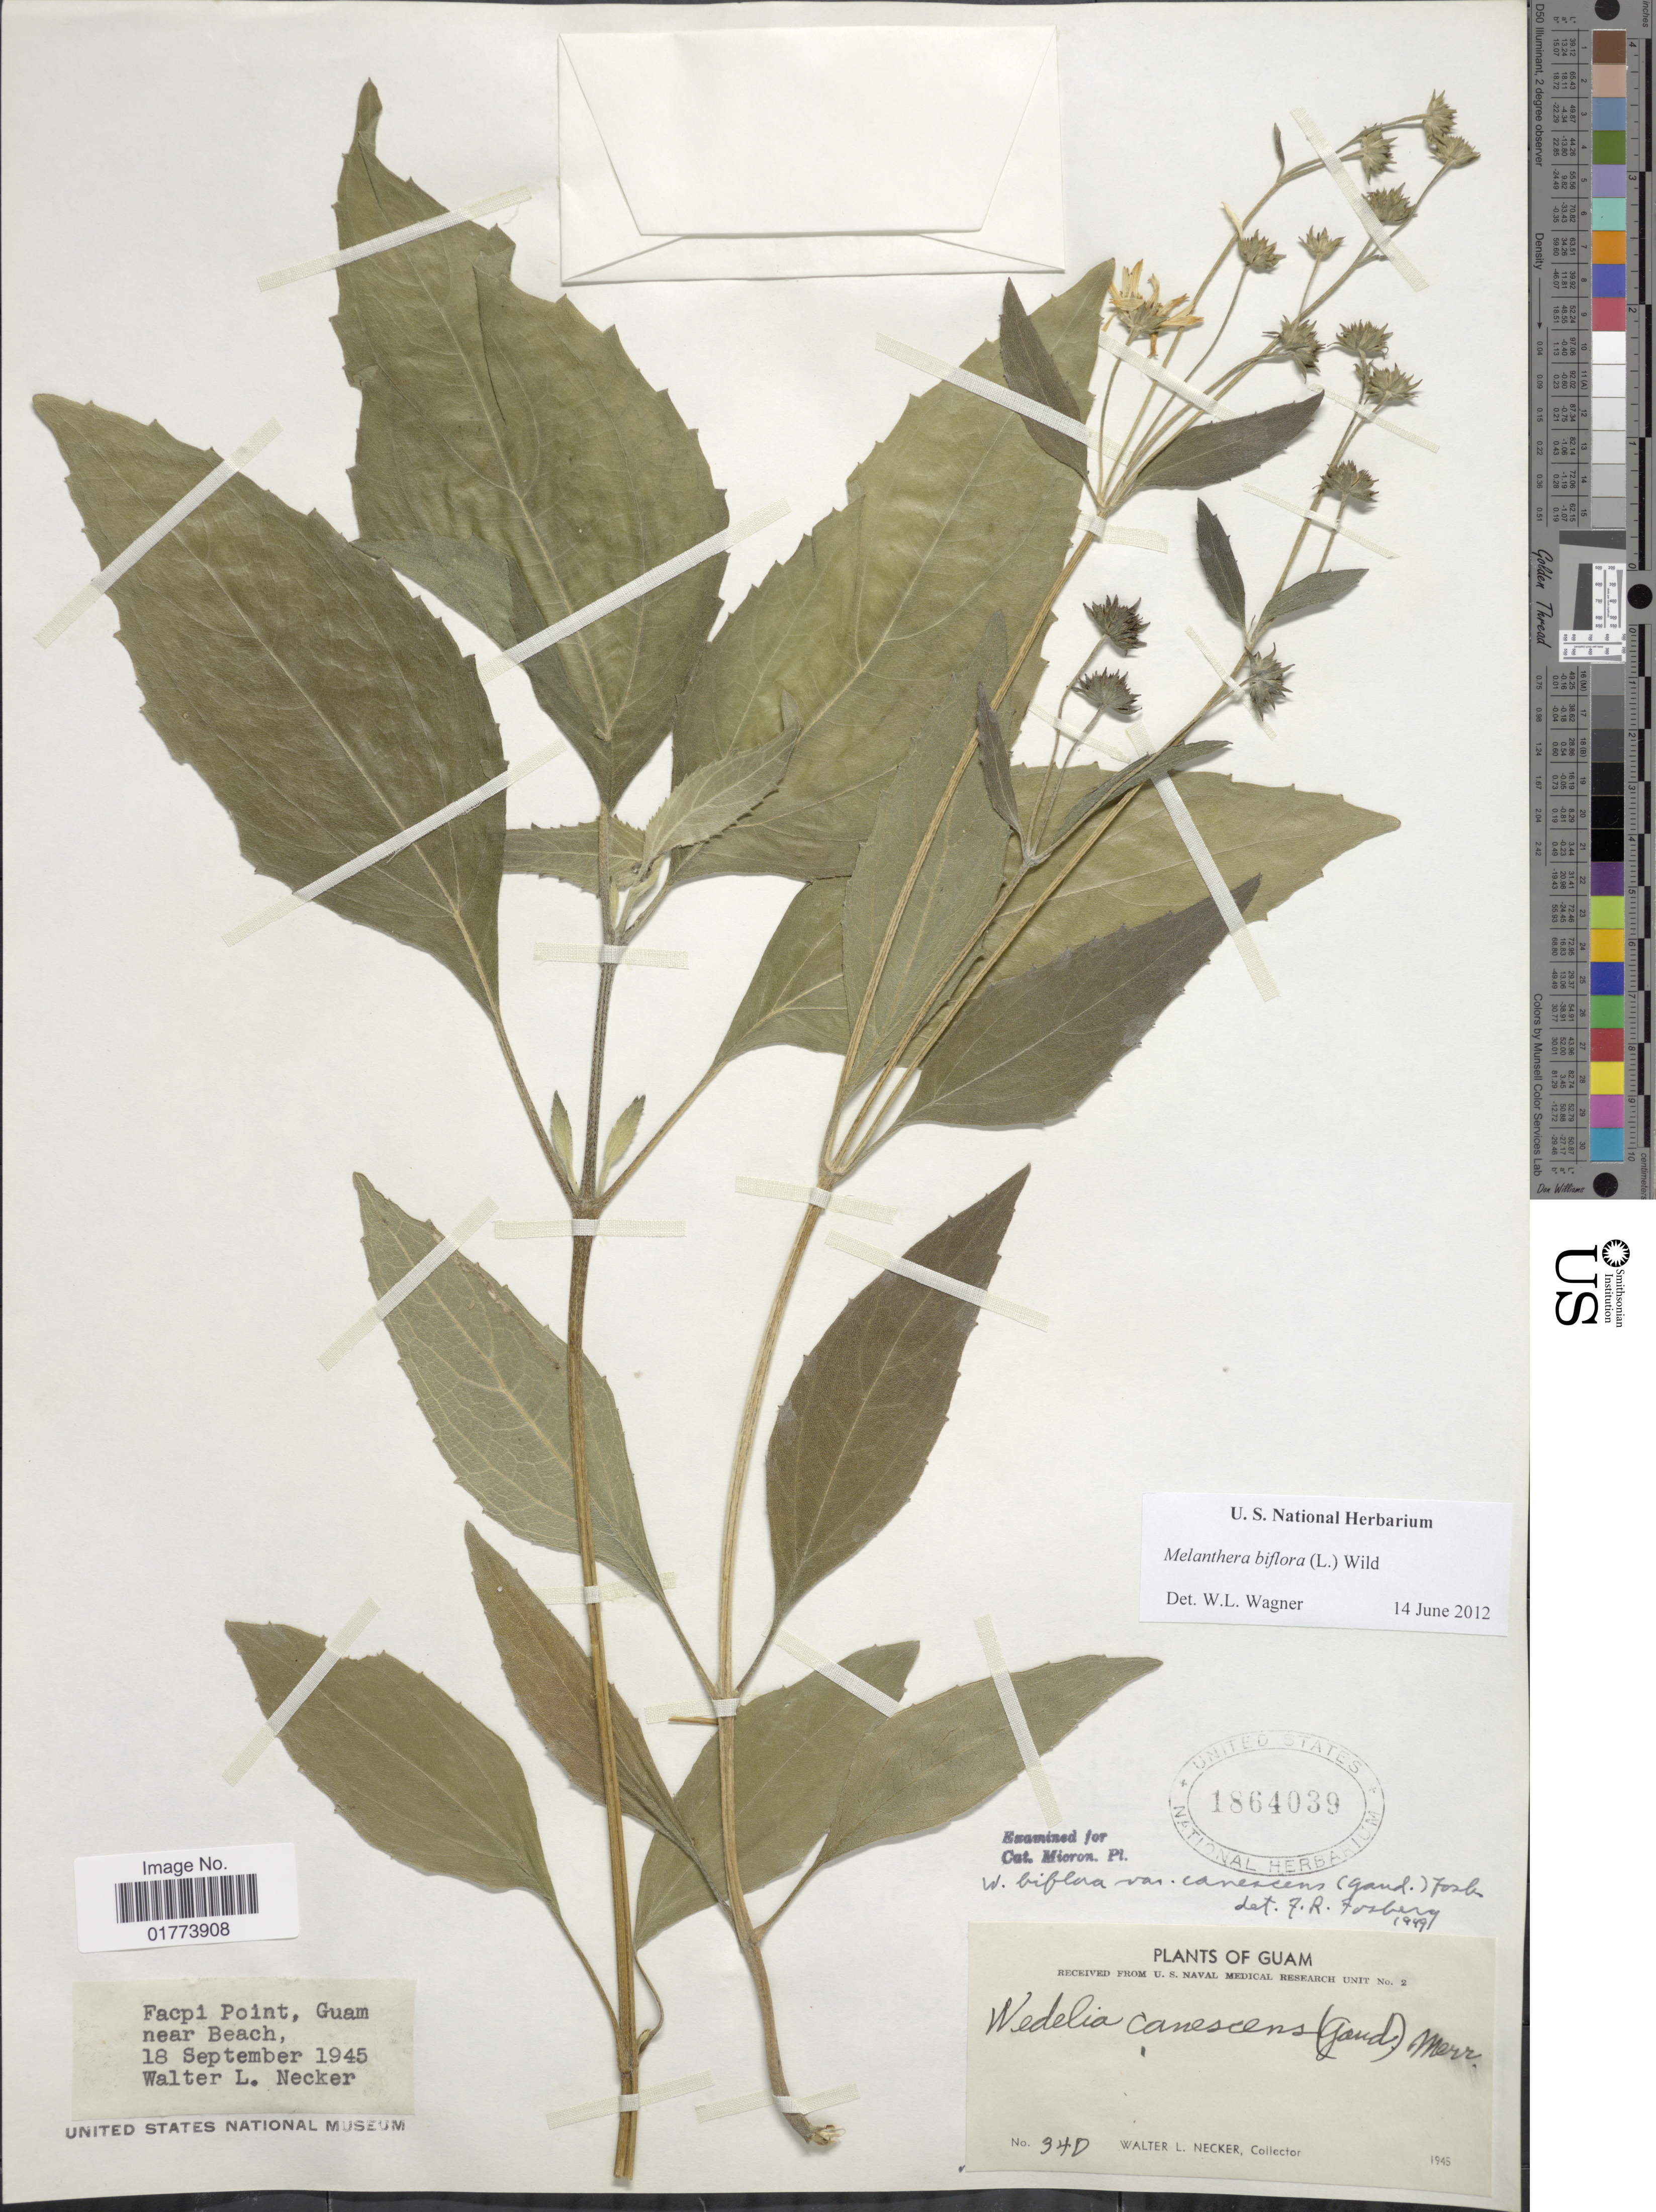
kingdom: Plantae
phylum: Tracheophyta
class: Magnoliopsida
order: Asterales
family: Asteraceae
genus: Wollastonia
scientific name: Wollastonia uniflora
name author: (Willd.) Orchard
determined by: Wagner, W. L., (BOT), Smithsonian Institution - National Museum of Natural History (UNITED STATES)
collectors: W. L. Necker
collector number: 94D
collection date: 1945-09-18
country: Guam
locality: Facpi Point, Guam, near Beach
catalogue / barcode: US 1864039